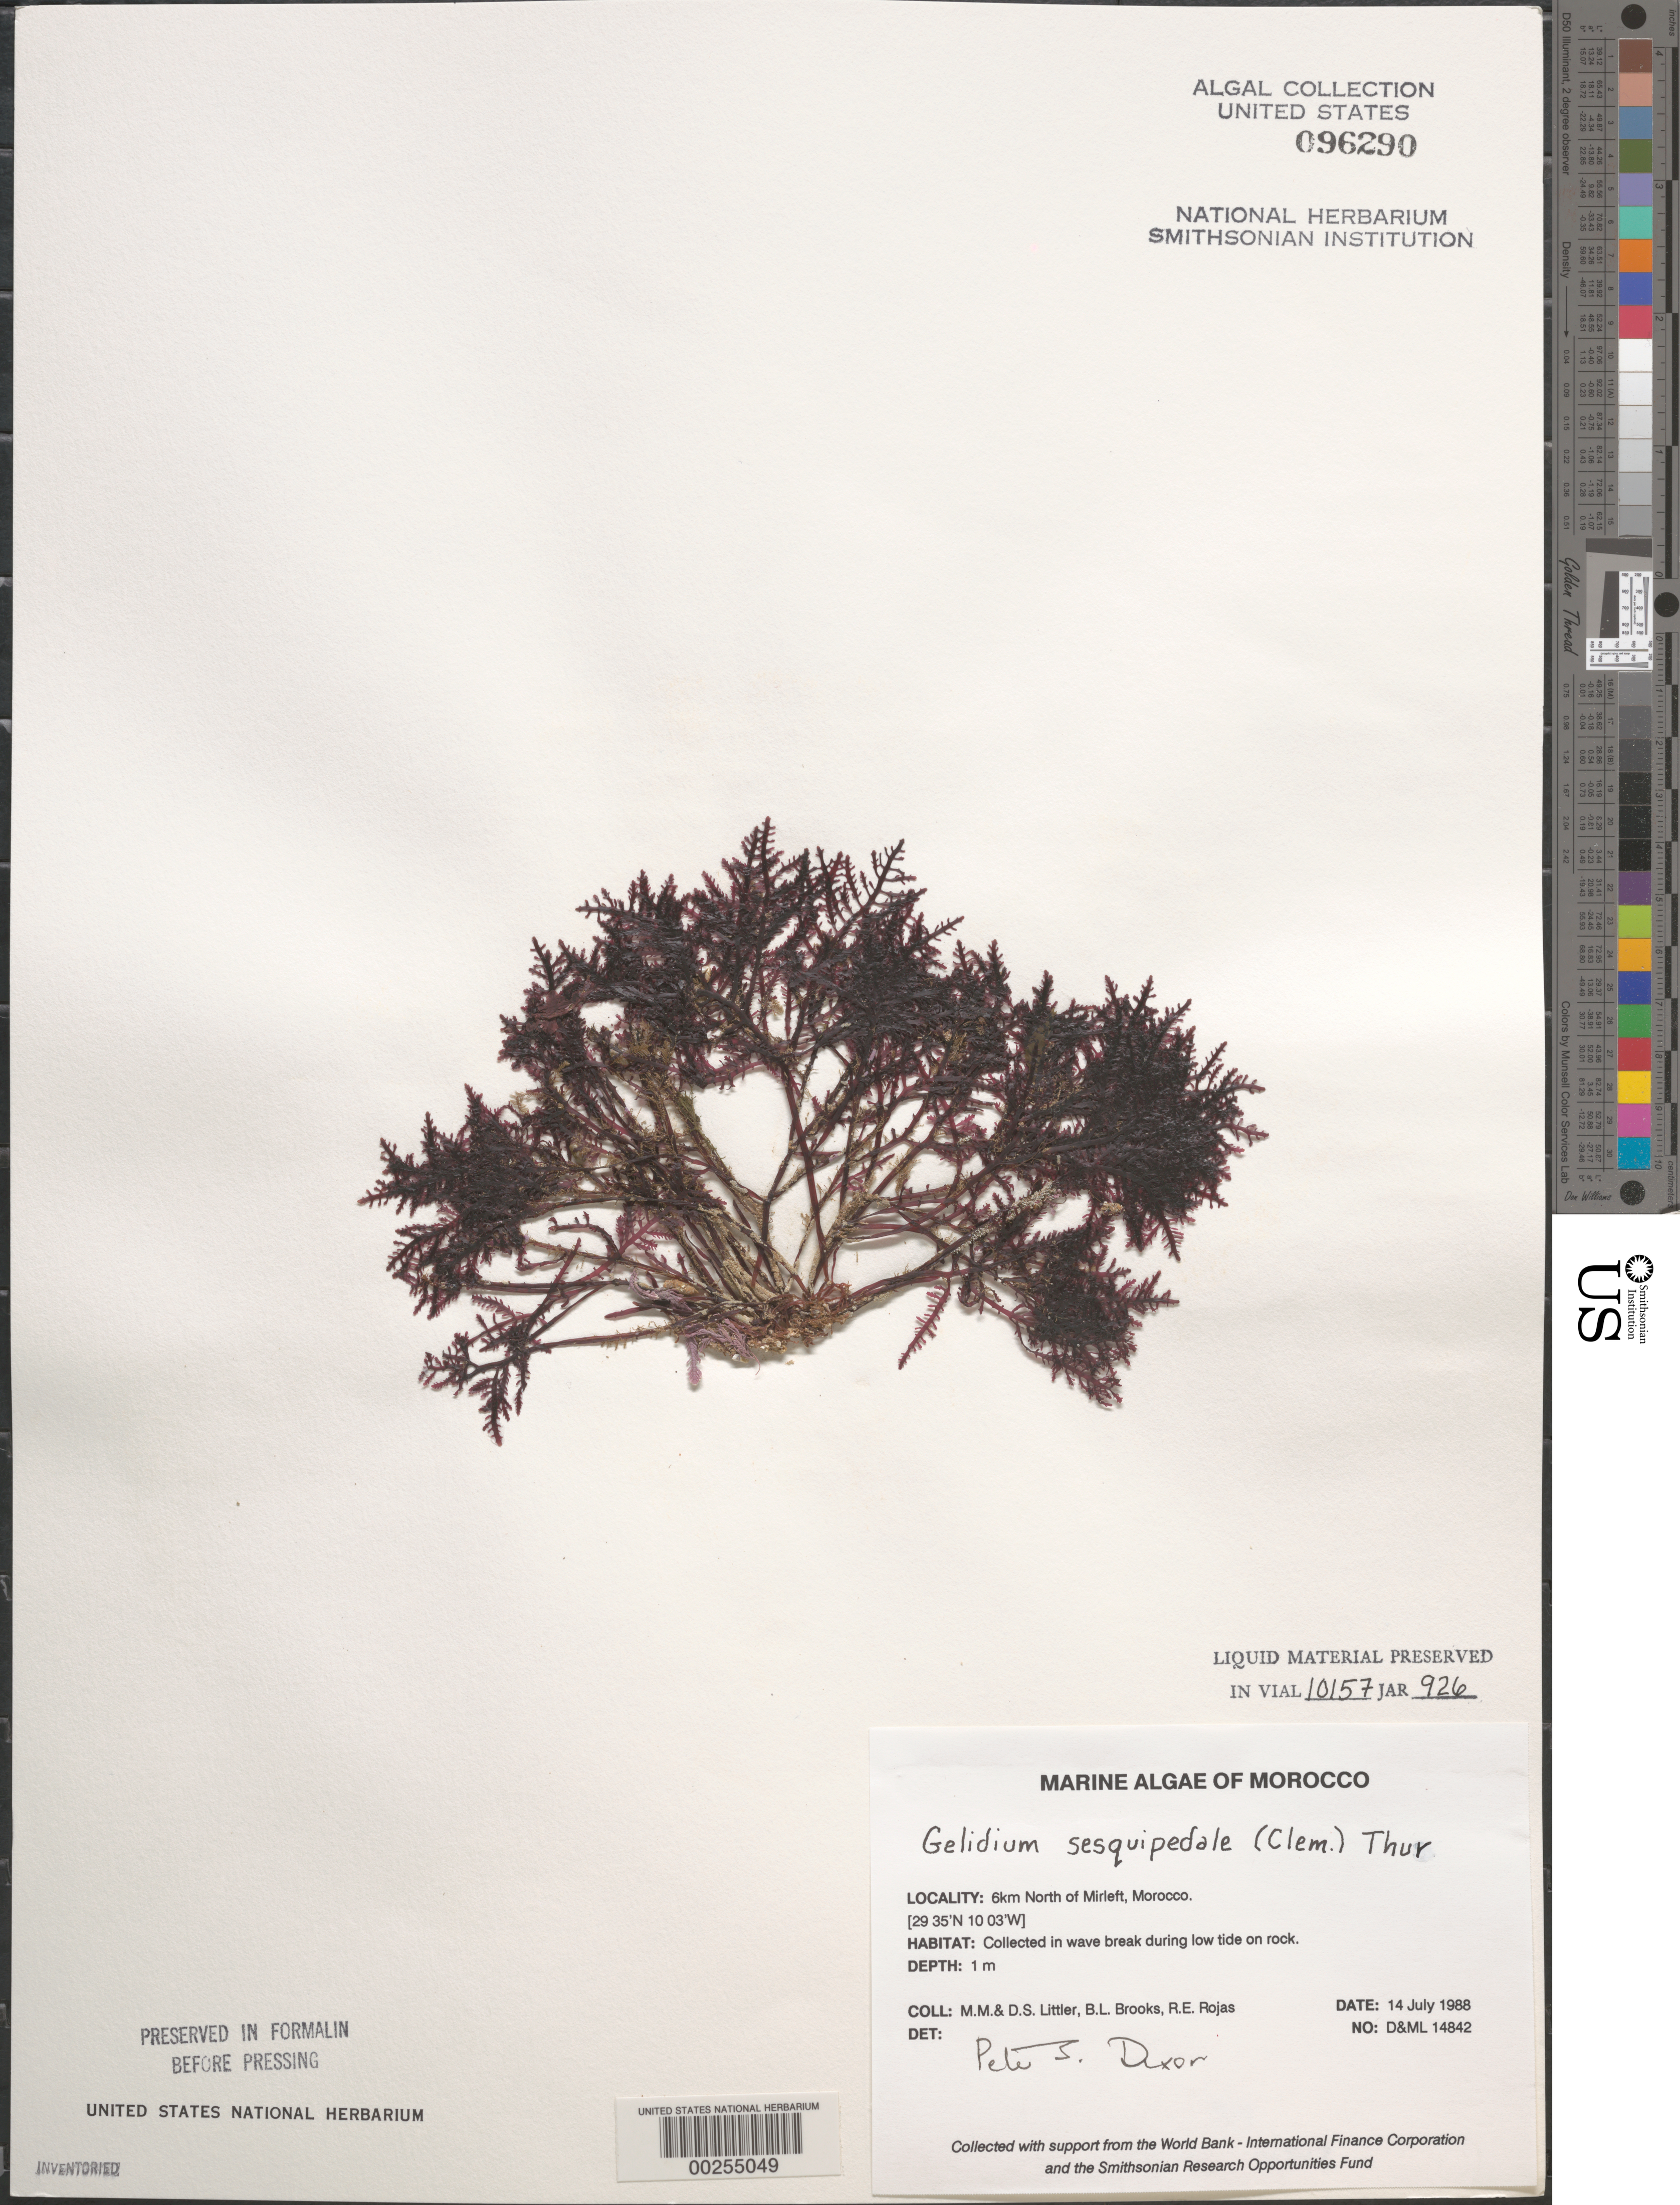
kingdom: Plantae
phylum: Rhodophyta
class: Florideophyceae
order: Gelidiales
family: Gelidiaceae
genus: Gelidium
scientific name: Gelidium corneum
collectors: M. M. Littler, D. S. Littler, B. Brooks & R. Rojas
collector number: D&ML 14842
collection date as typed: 14 Jul 1988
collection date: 1988-07-14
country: Morocco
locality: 6 km north of Mirleft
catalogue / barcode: US 96290